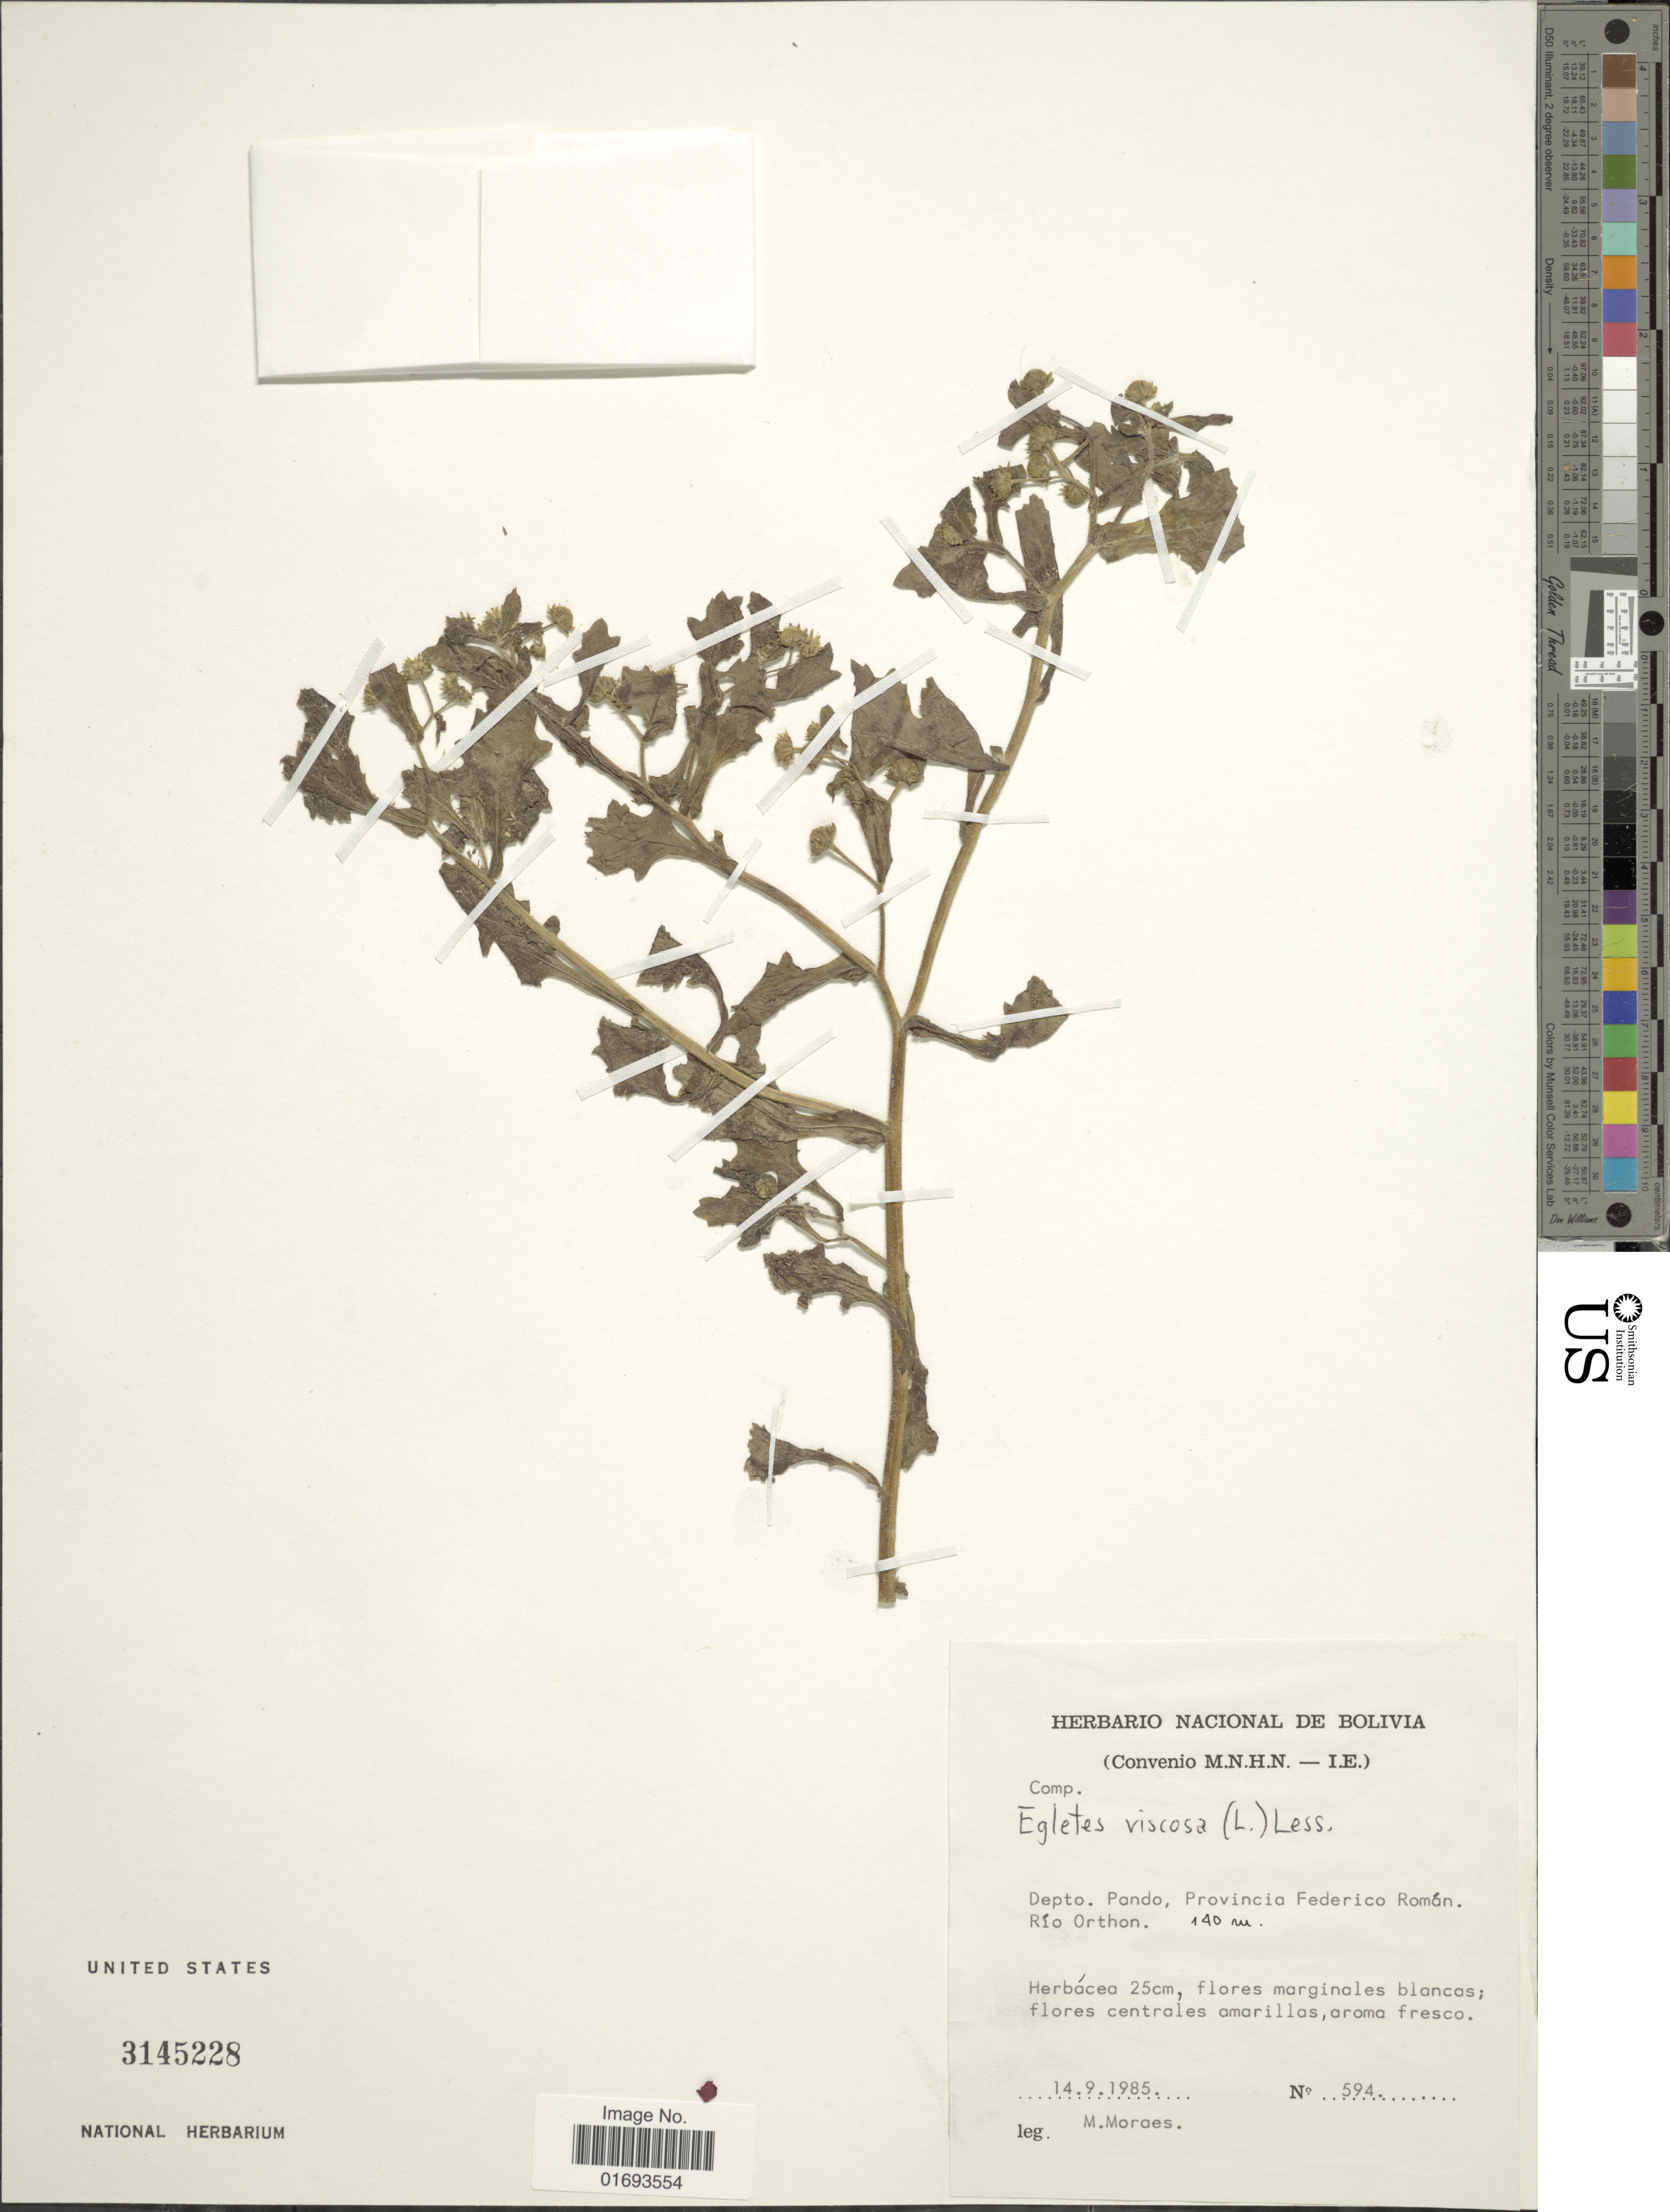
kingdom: Plantae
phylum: Tracheophyta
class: Magnoliopsida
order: Asterales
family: Asteraceae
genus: Egletes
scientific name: Egletes viscosa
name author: (L.) Less.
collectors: M. Moraes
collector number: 594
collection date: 1985-09-14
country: Bolivia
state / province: Pando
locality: Depto. Pando, Provincia Federico Ramon. Rio Orthon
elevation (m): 140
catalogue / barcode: US 3145228